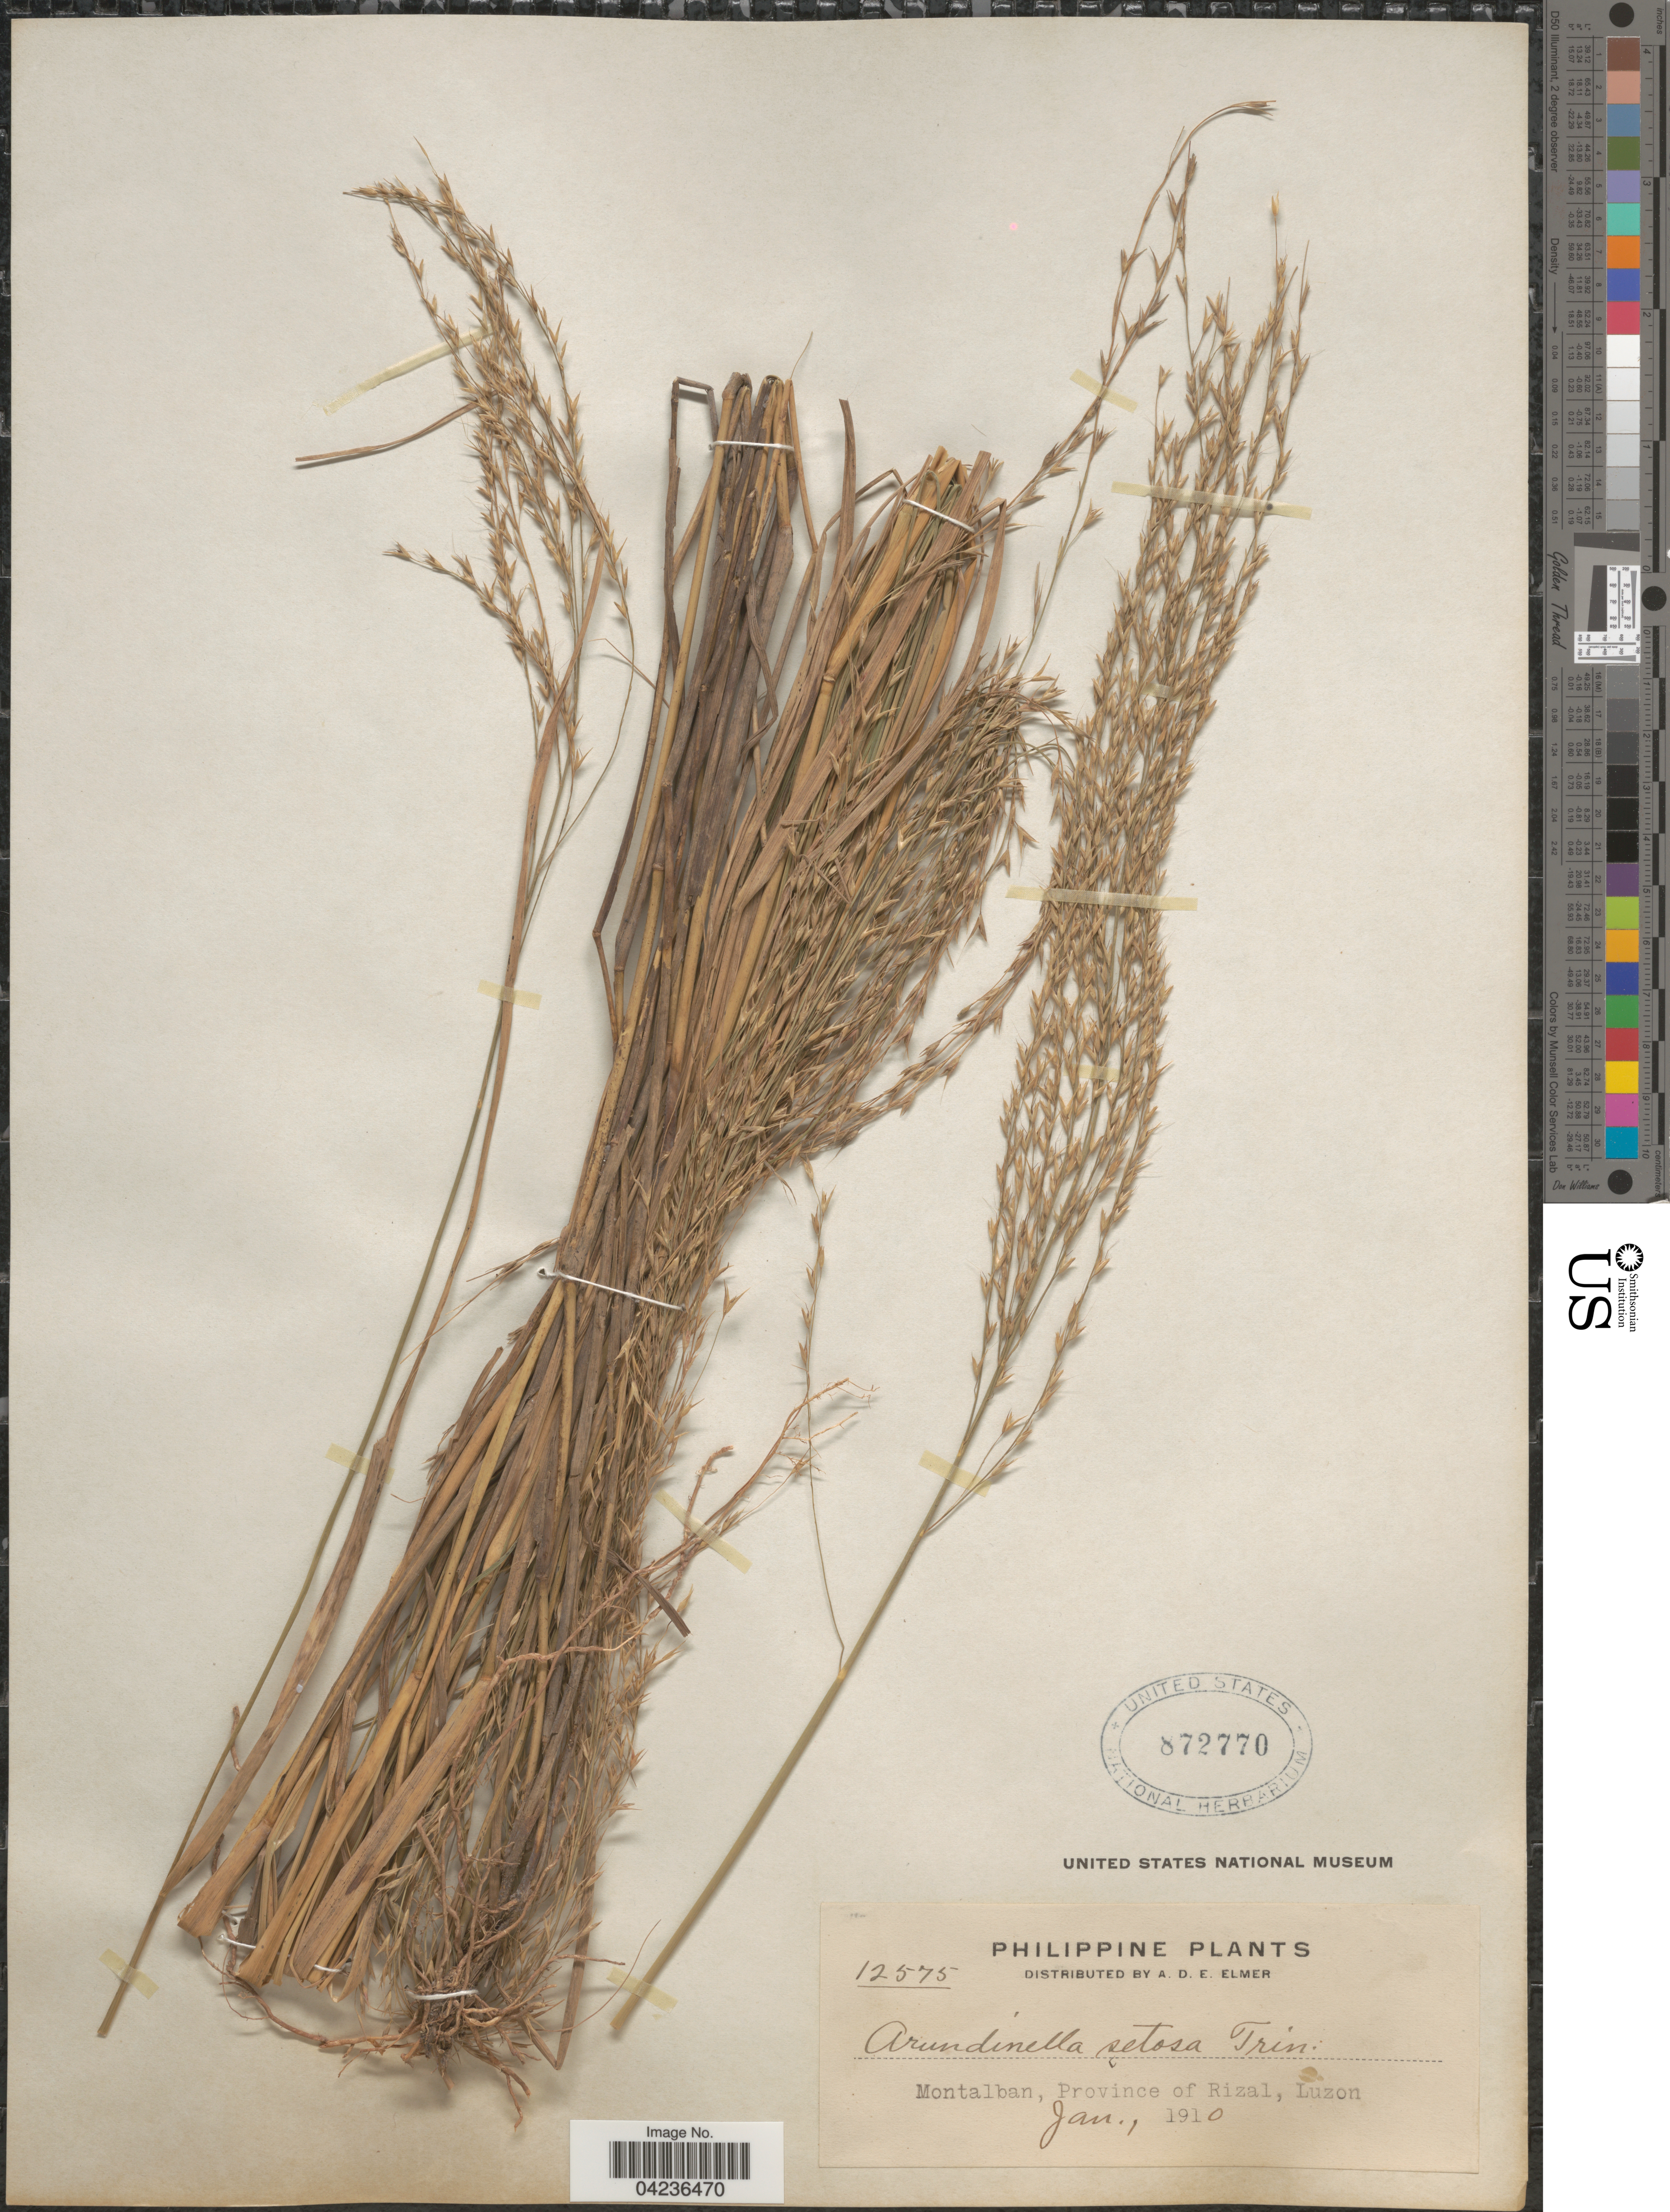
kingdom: Plantae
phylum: Tracheophyta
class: Liliopsida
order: Poales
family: Poaceae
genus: Arundinella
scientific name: Arundinella setosa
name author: Trin.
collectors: A. D. E. Elmer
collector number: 12575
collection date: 1910-01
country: Philippines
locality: Montalban, Province of Rizal, Luzon.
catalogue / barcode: US 872770